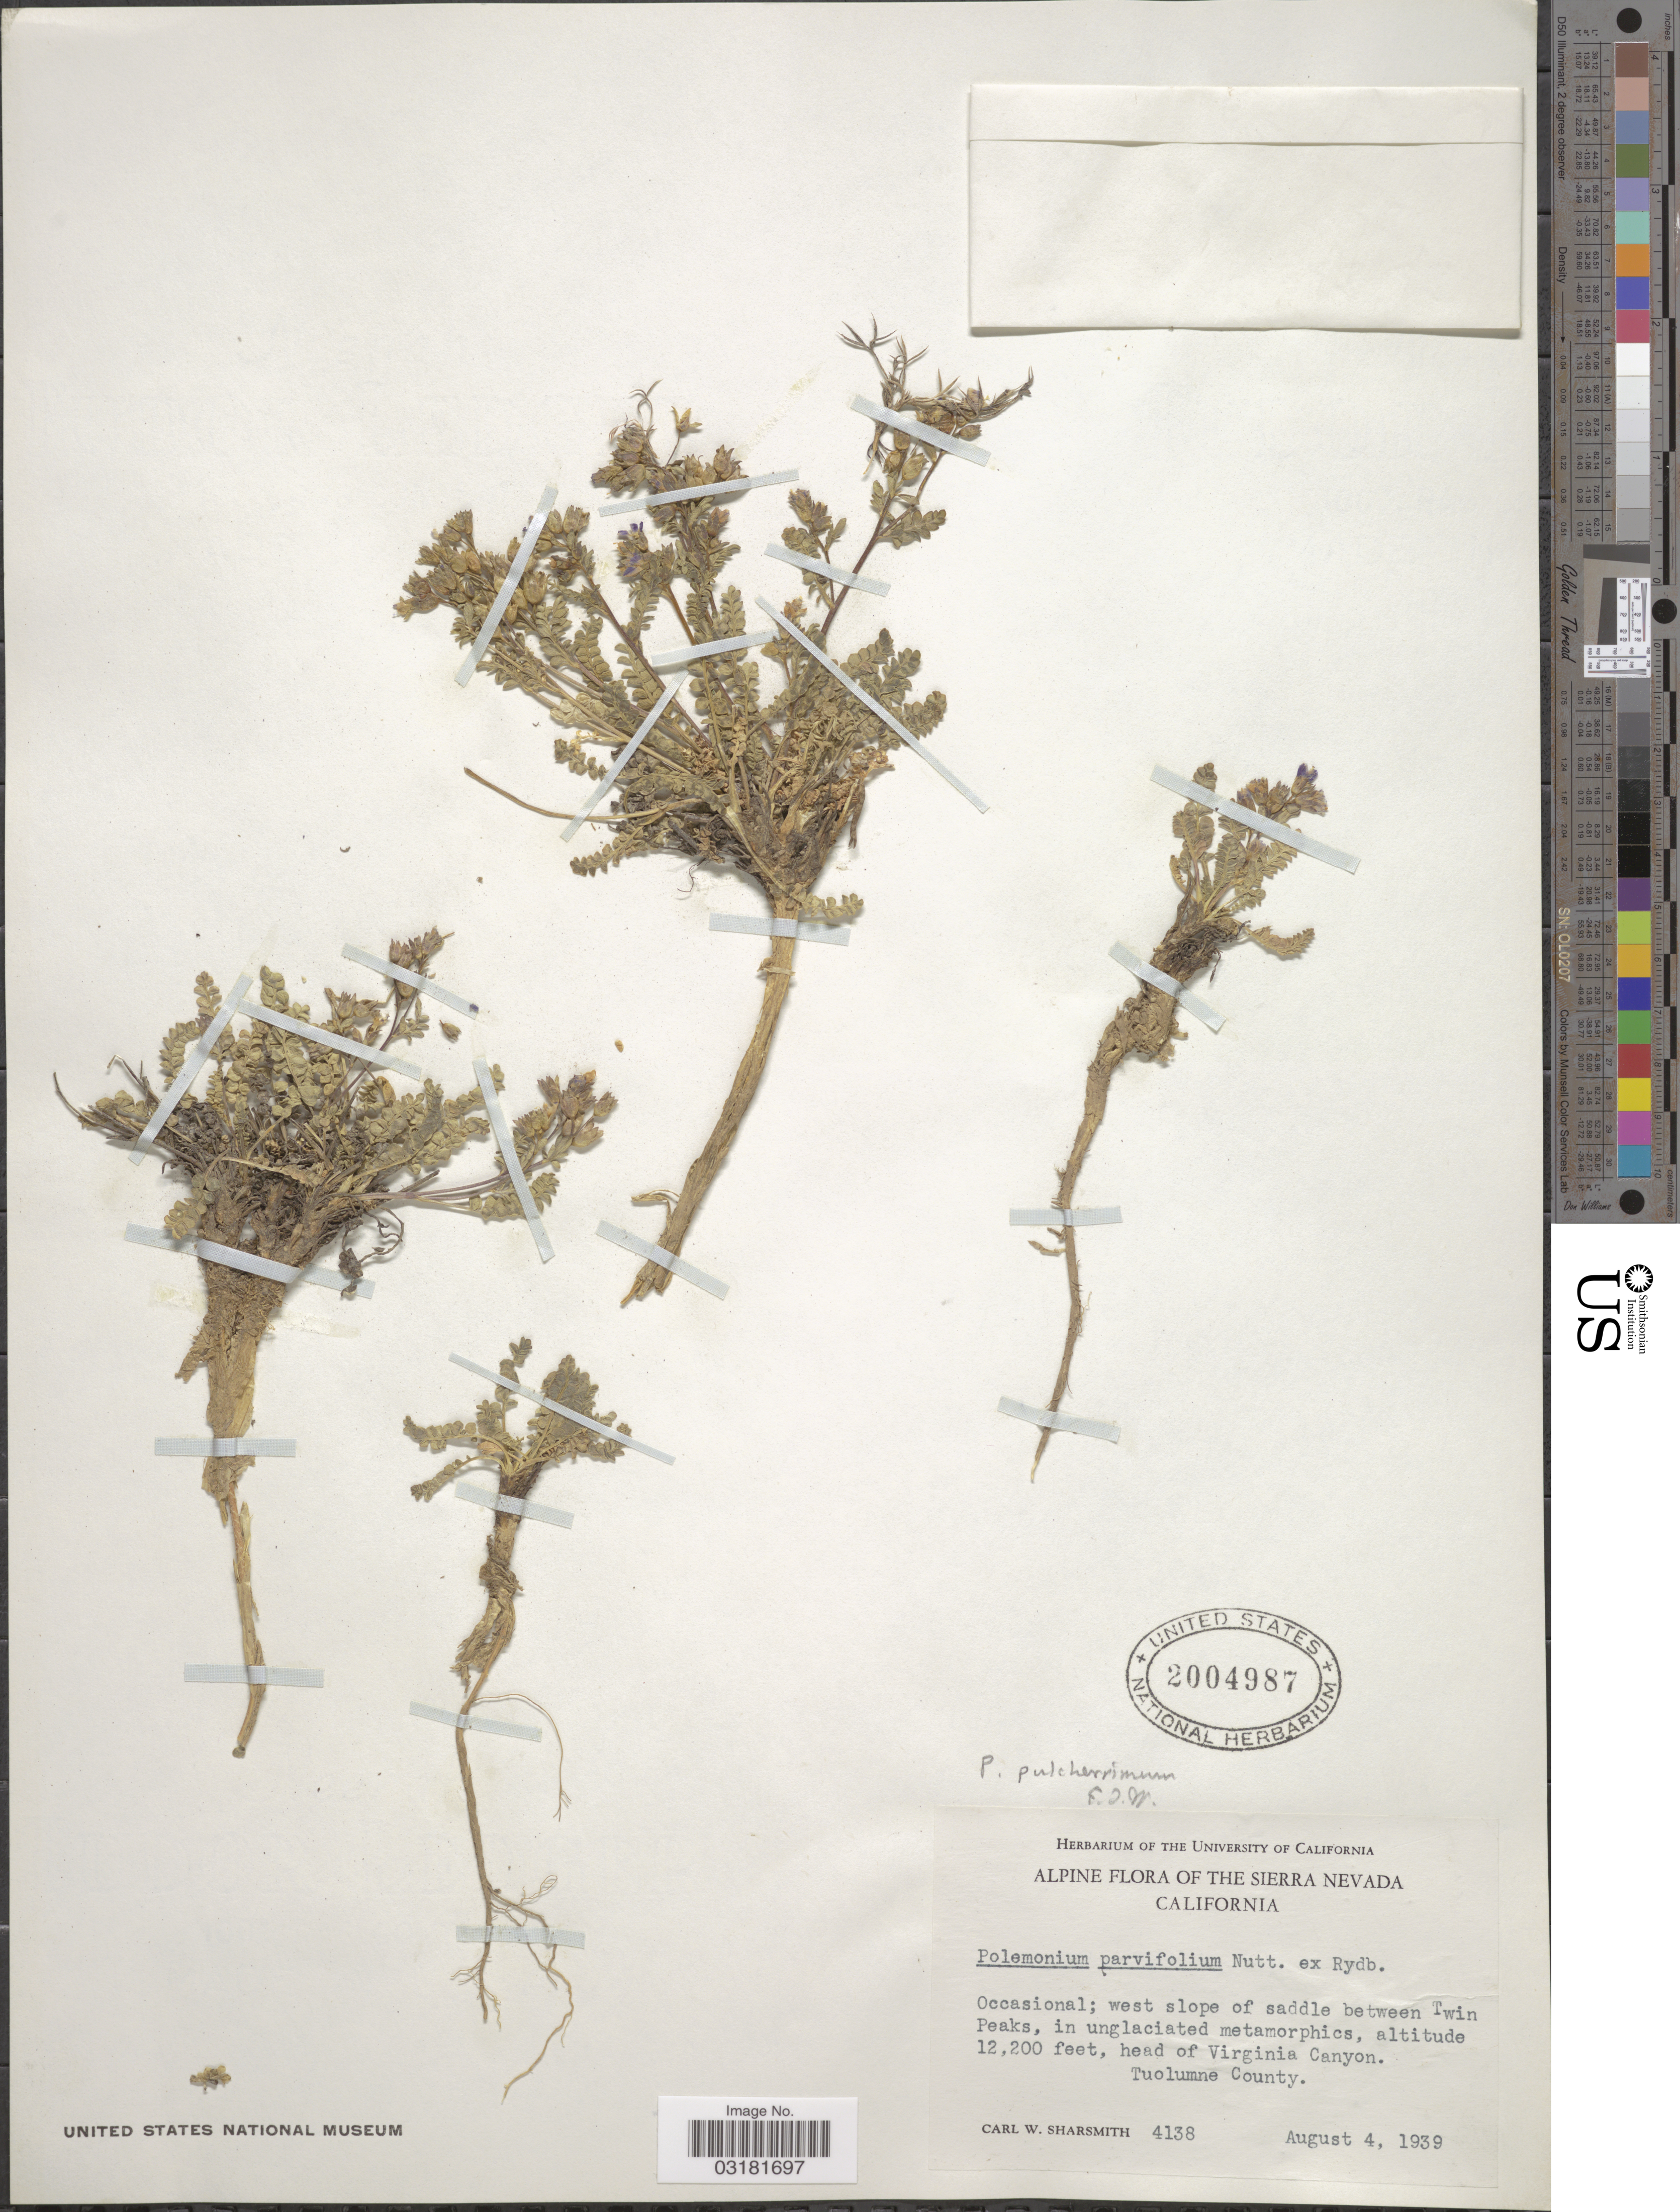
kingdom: Plantae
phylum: Tracheophyta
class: Magnoliopsida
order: Ericales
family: Polemoniaceae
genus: Polemonium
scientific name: Polemonium pulcherrimum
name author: Hook.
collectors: C. Sharsmith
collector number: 4138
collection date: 1939-08-04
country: United States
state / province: California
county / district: Tuolumne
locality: The Sierra Nevada. West slope of saddle between Twin Peaks, head of Virginia Canyon. Tuolumne County.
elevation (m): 3719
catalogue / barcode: US 2004987